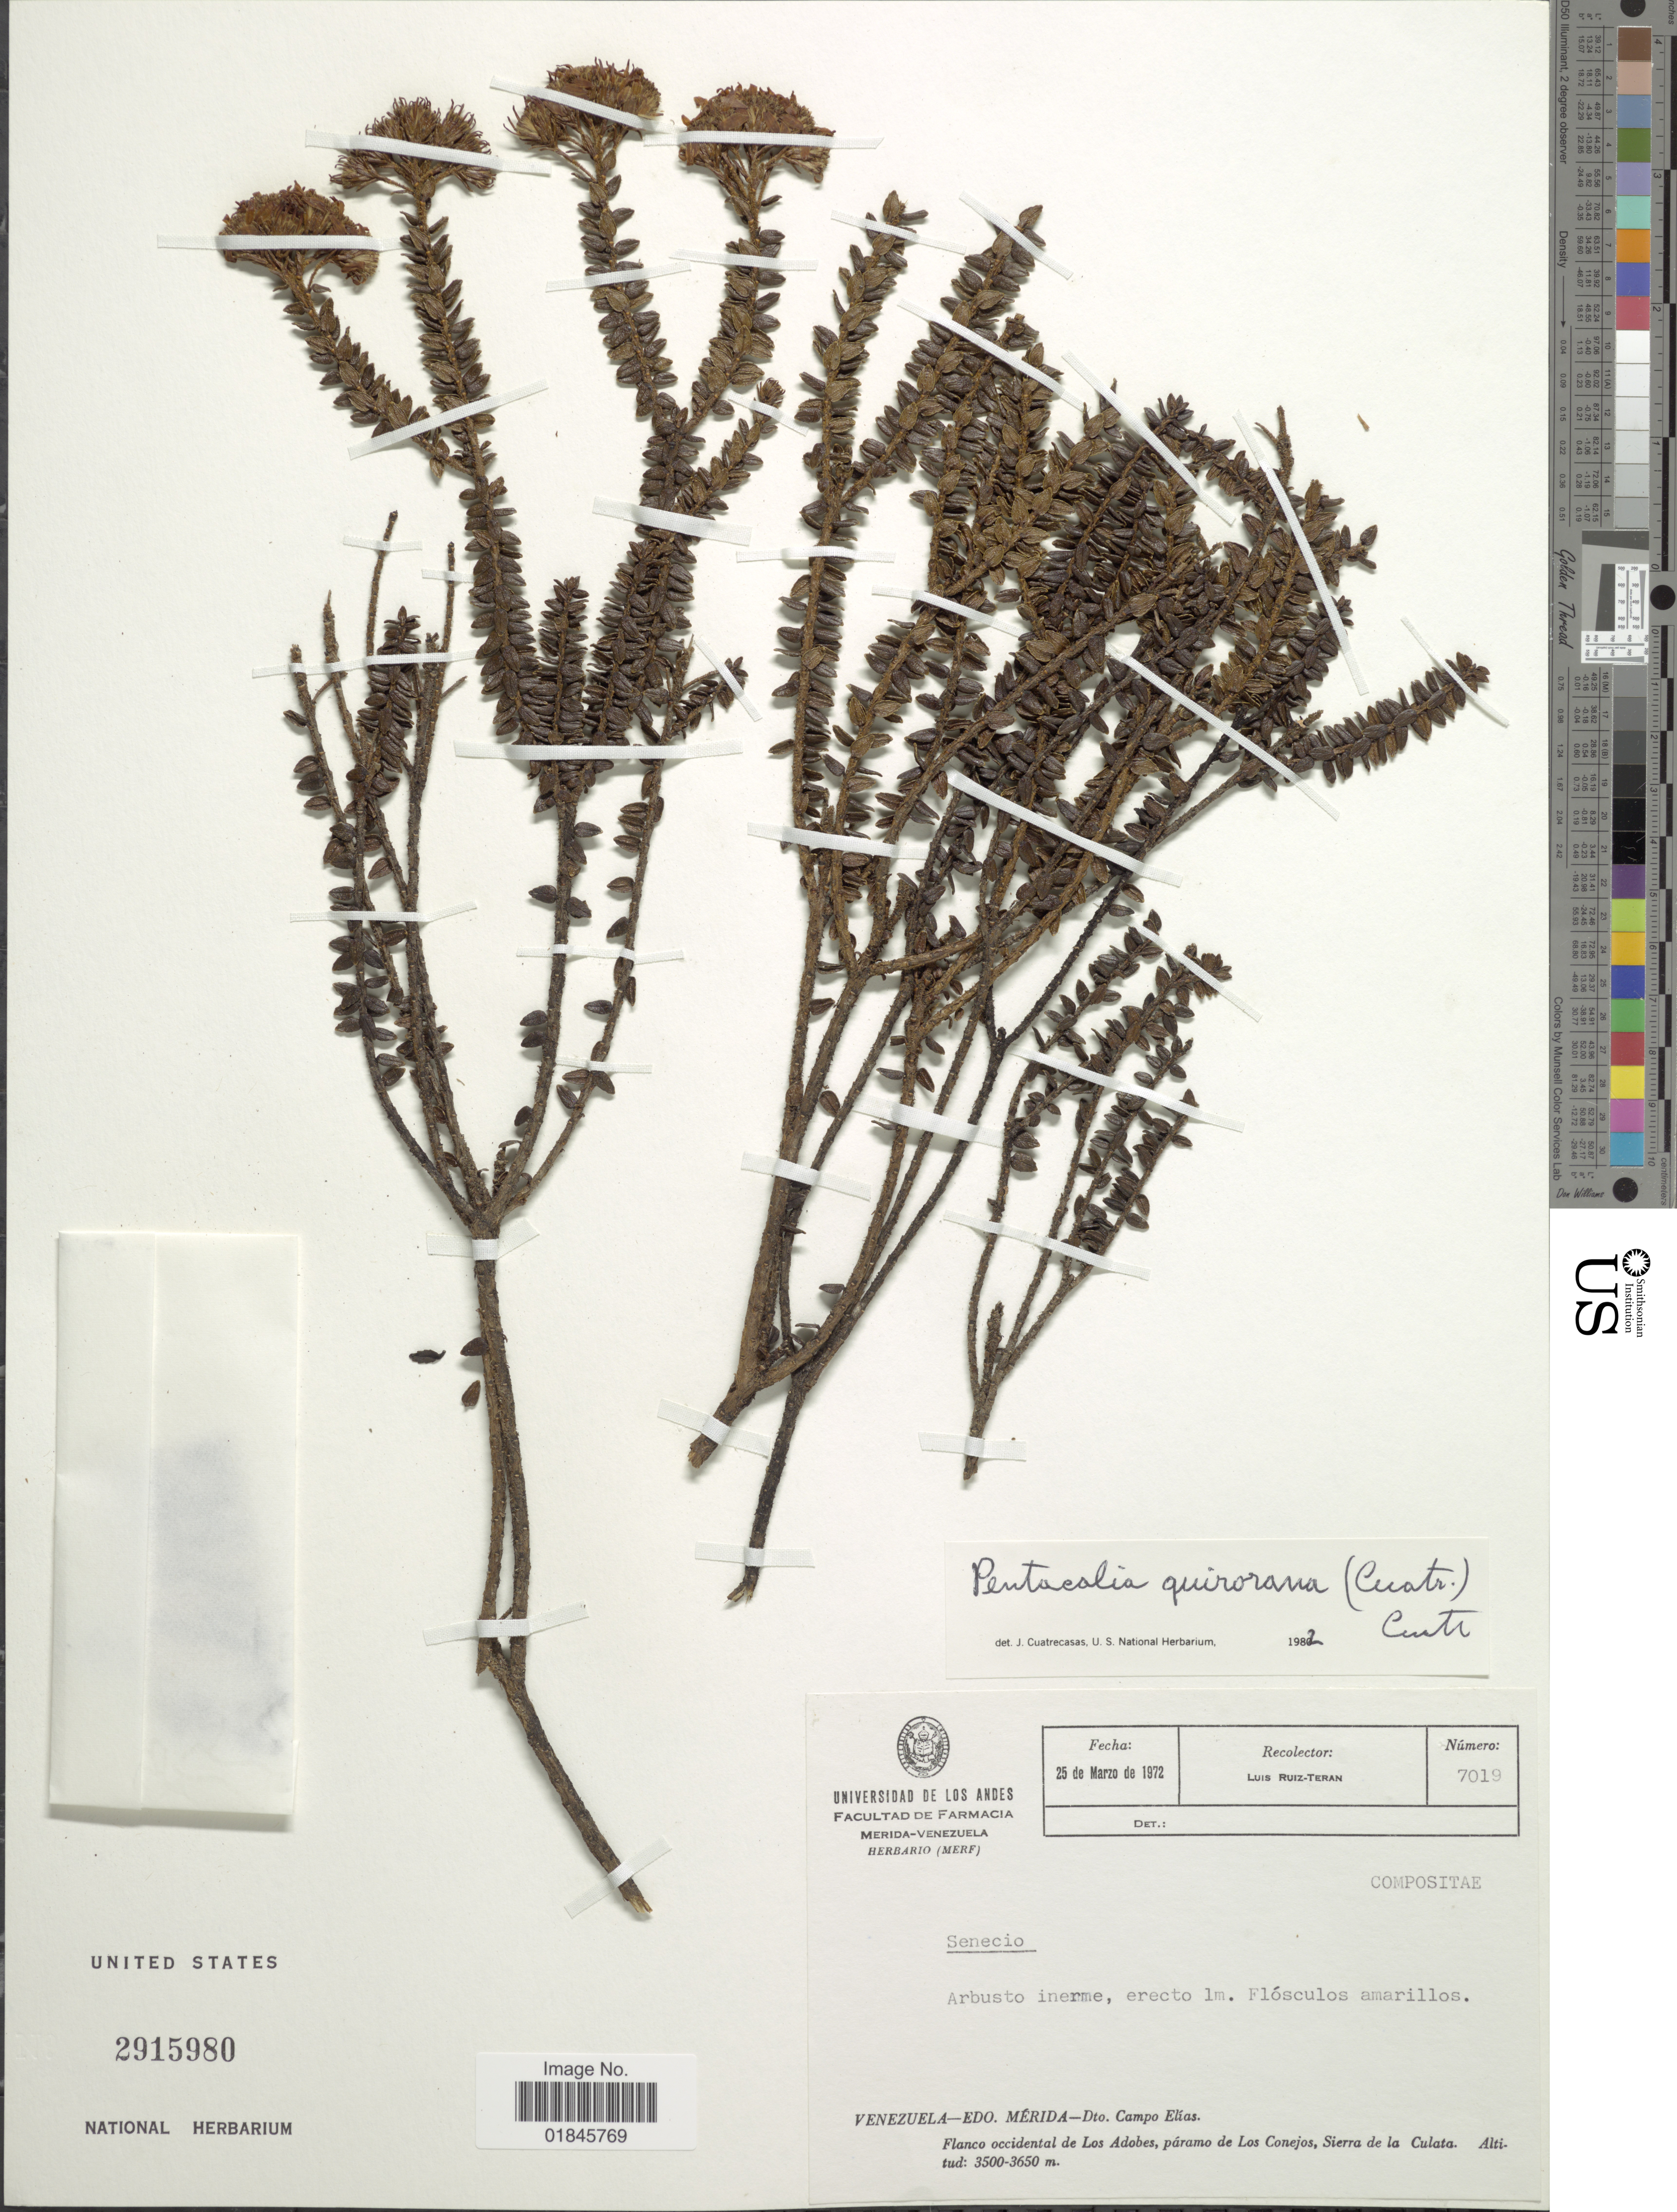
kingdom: Plantae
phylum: Tracheophyta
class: Magnoliopsida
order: Asterales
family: Asteraceae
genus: Pentacalia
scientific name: Pentacalia quirorana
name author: (Cuatrec.) Cuatrec.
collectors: L. Teran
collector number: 7019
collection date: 1972-03-25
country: Venezuela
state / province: Mérida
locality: Venezuela - Edo. Mérida - Dto. Campo Elías. Flanco occidental de Los Adobes, de Los Conejos, Sierra de la Culata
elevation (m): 3500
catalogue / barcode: US 2915980